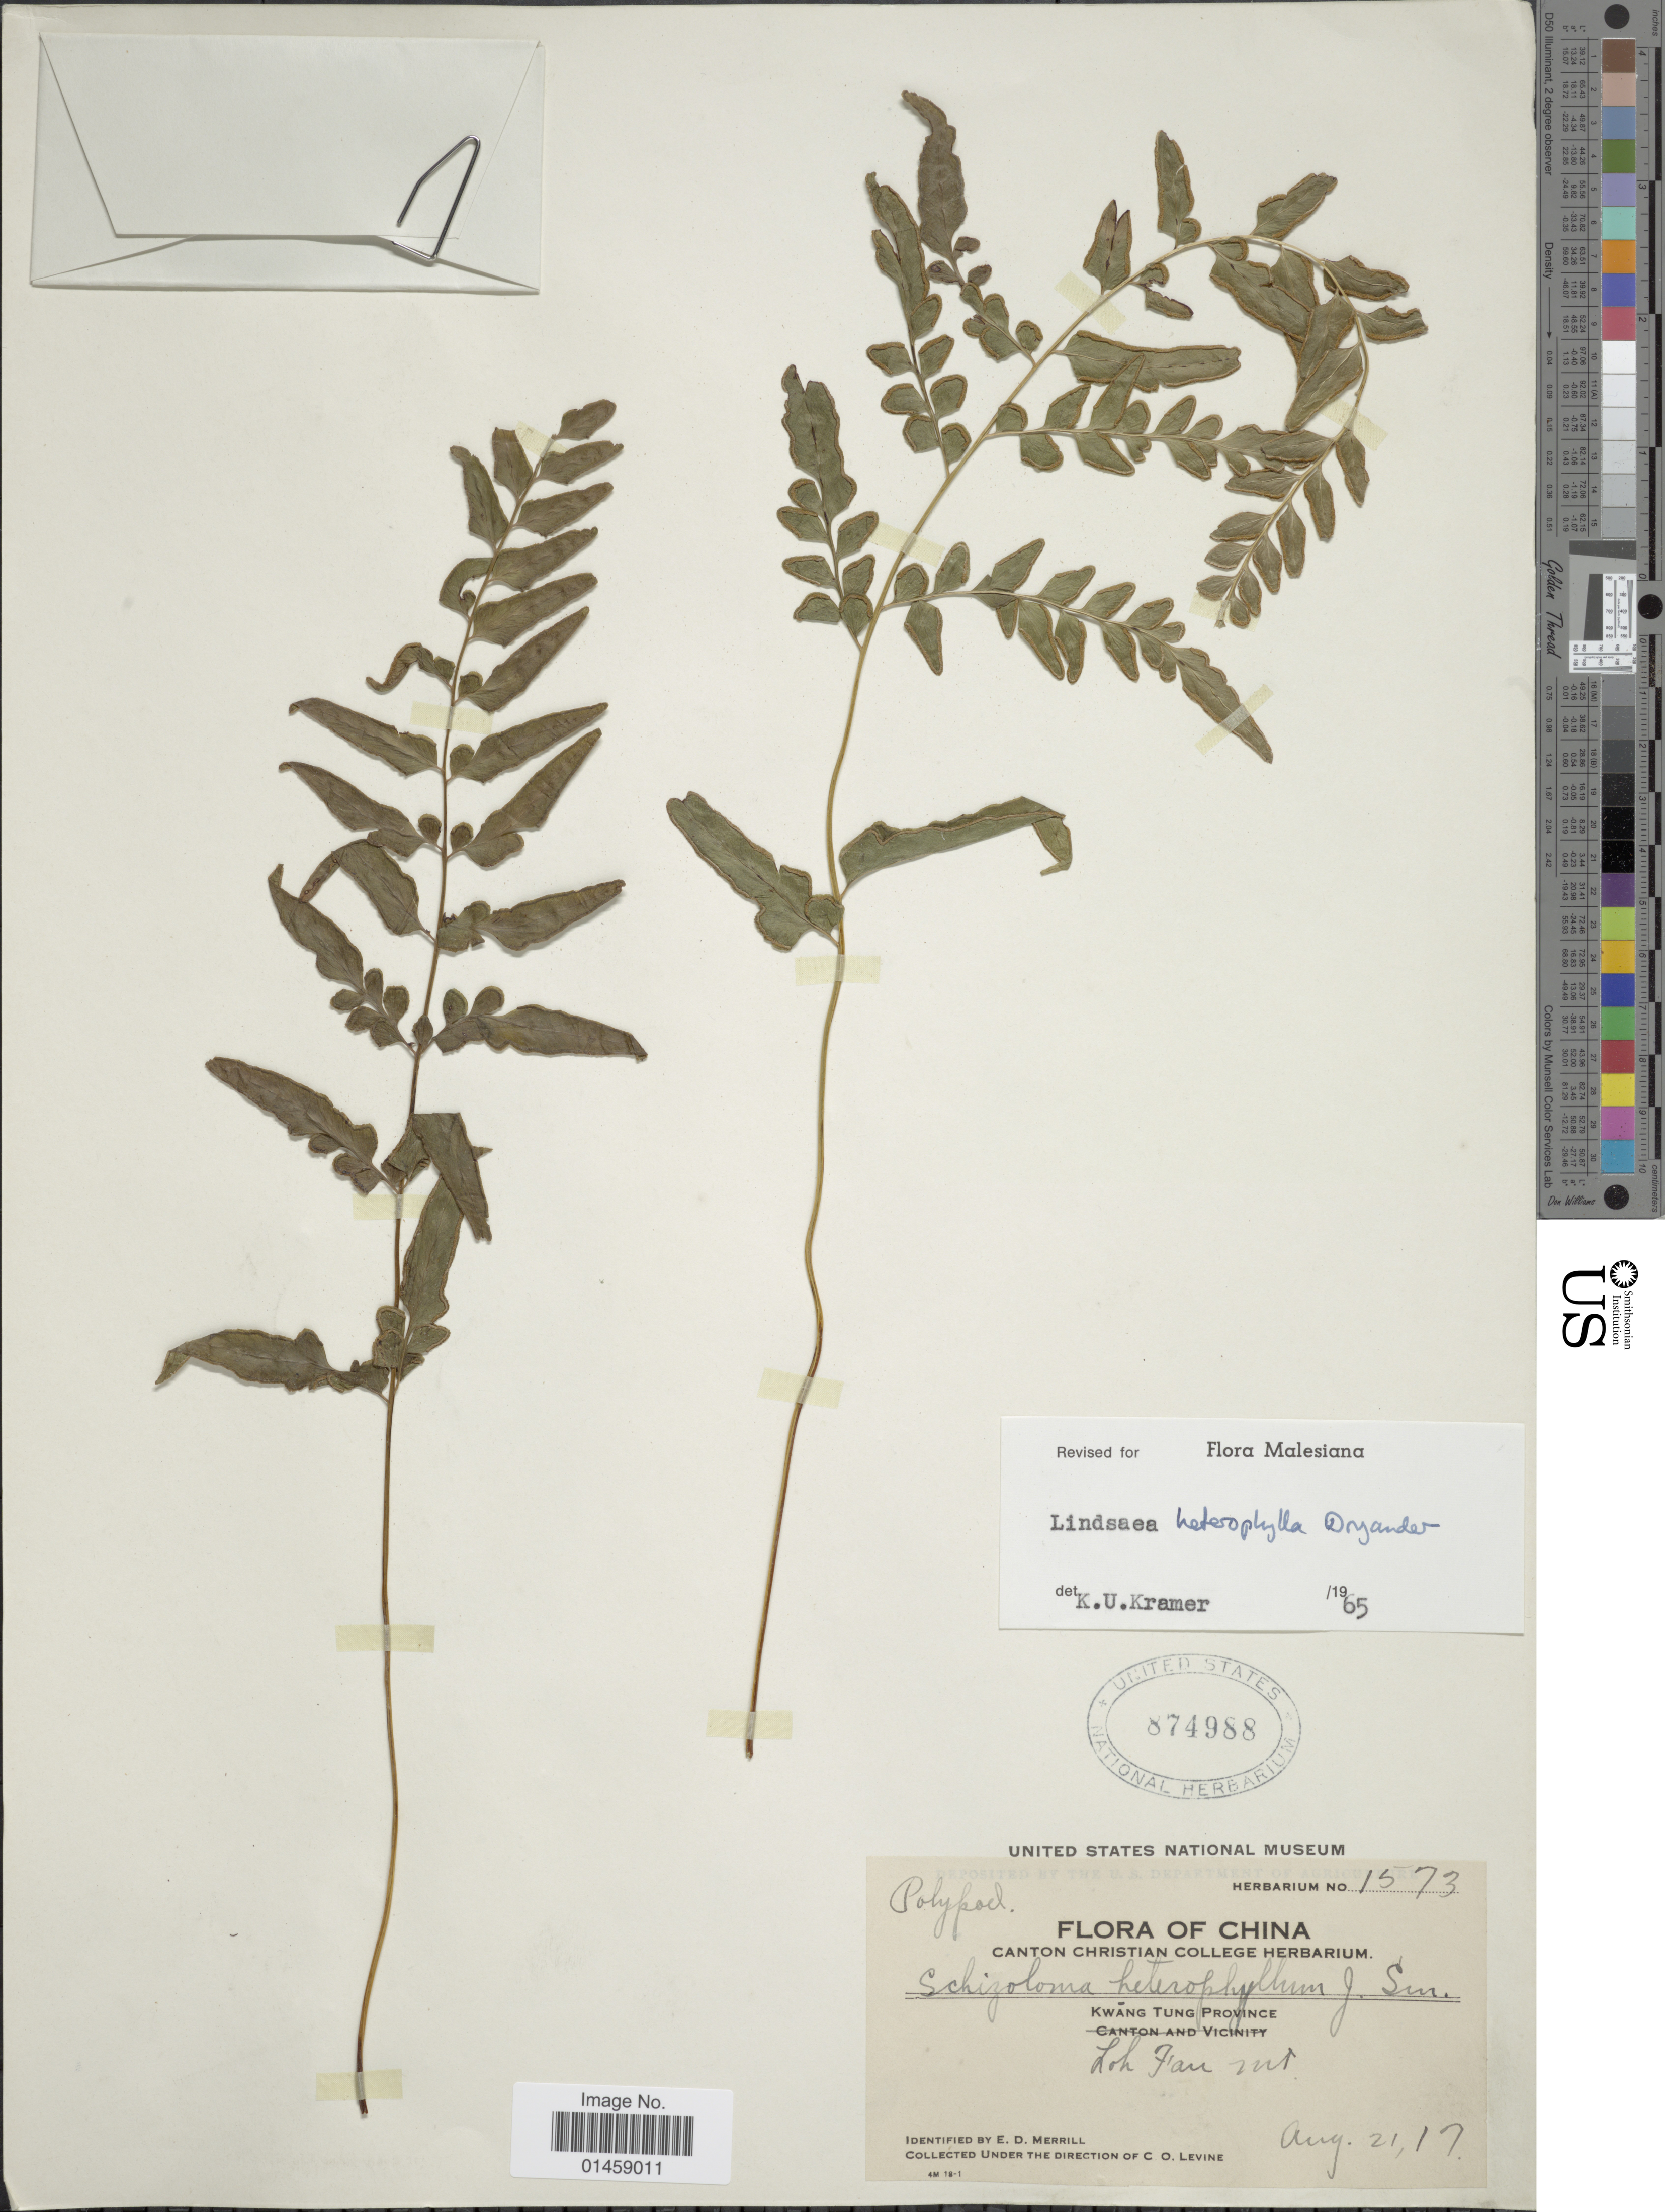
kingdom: Plantae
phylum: Tracheophyta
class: Polypodiopsida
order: Polypodiales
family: Lindsaeaceae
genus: Lindsaea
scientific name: Lindsaea heterophylla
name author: Dryand.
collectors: C. O. Levine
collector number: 1573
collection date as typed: Transcribed d/m/y: 21/8/17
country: China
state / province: Guangdong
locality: China, Kwang Tung Province. Loh Fau MT.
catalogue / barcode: US 874988